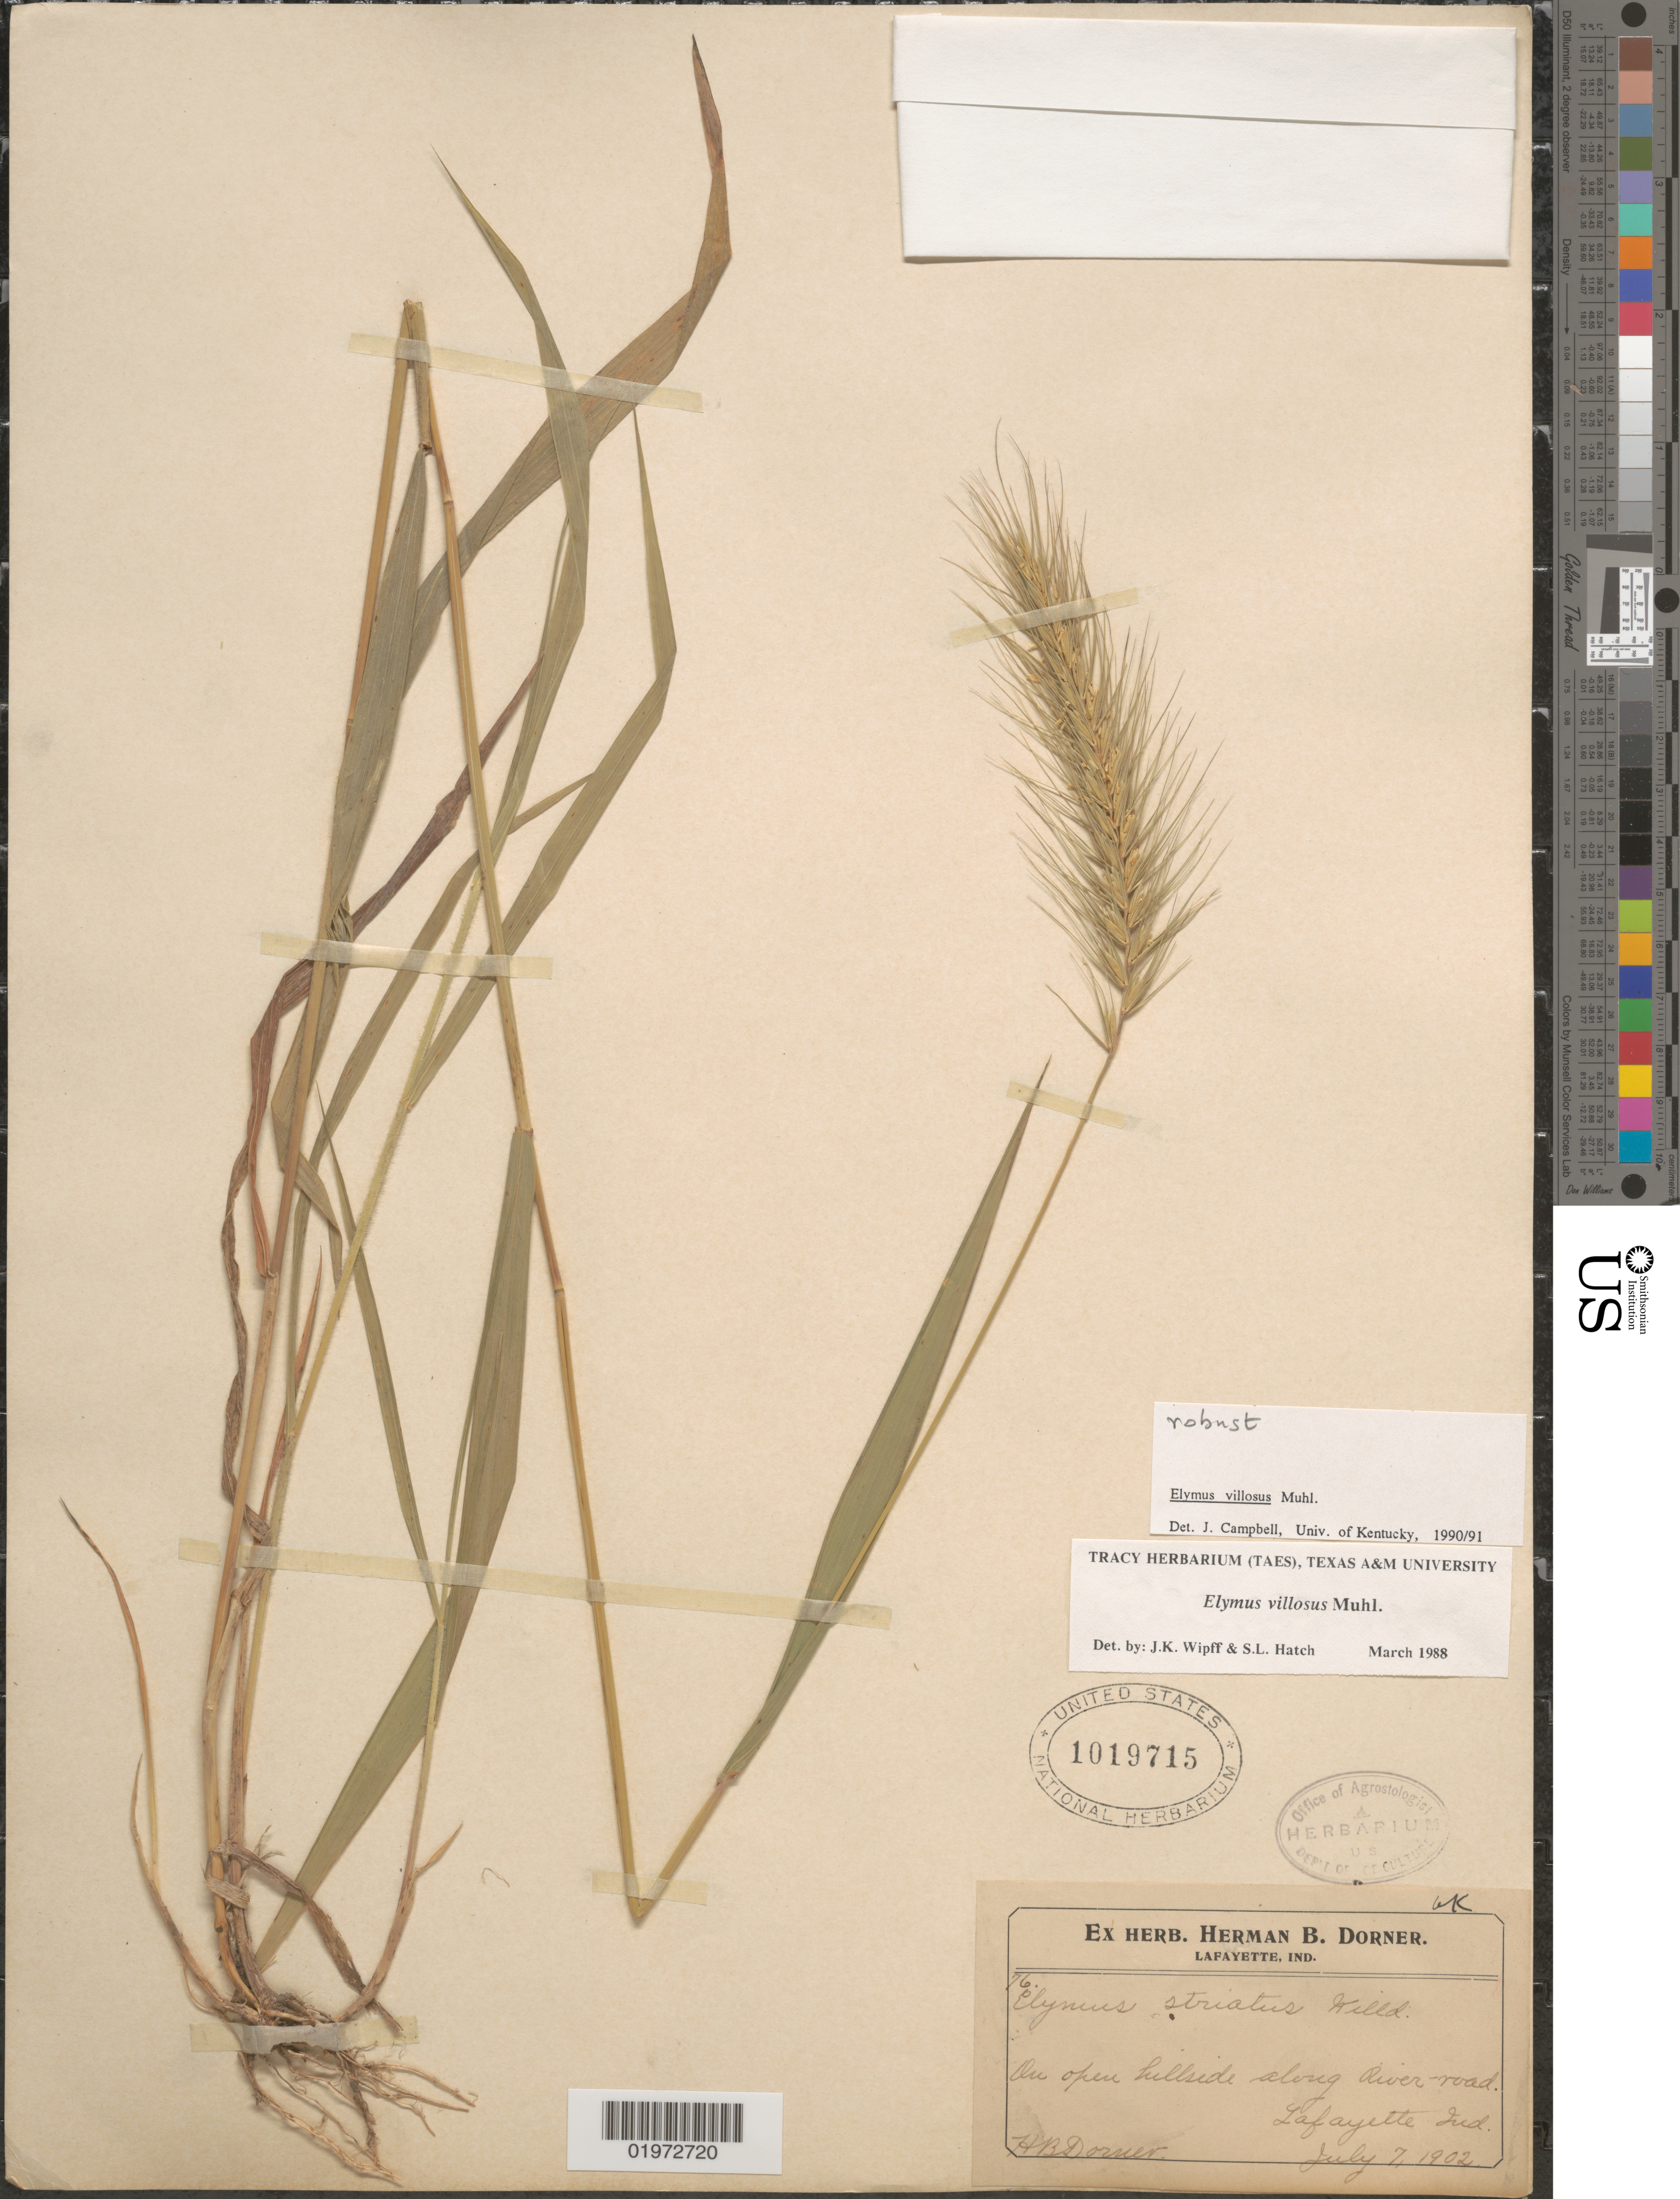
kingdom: Plantae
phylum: Tracheophyta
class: Liliopsida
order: Poales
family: Poaceae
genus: Elymus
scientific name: Elymus villosus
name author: Muhl. ex Willd.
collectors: H. Dorner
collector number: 76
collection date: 1902-07-07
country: United States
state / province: Indiana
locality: On open hillside along River-road. Lafayette.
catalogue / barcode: US 1019715